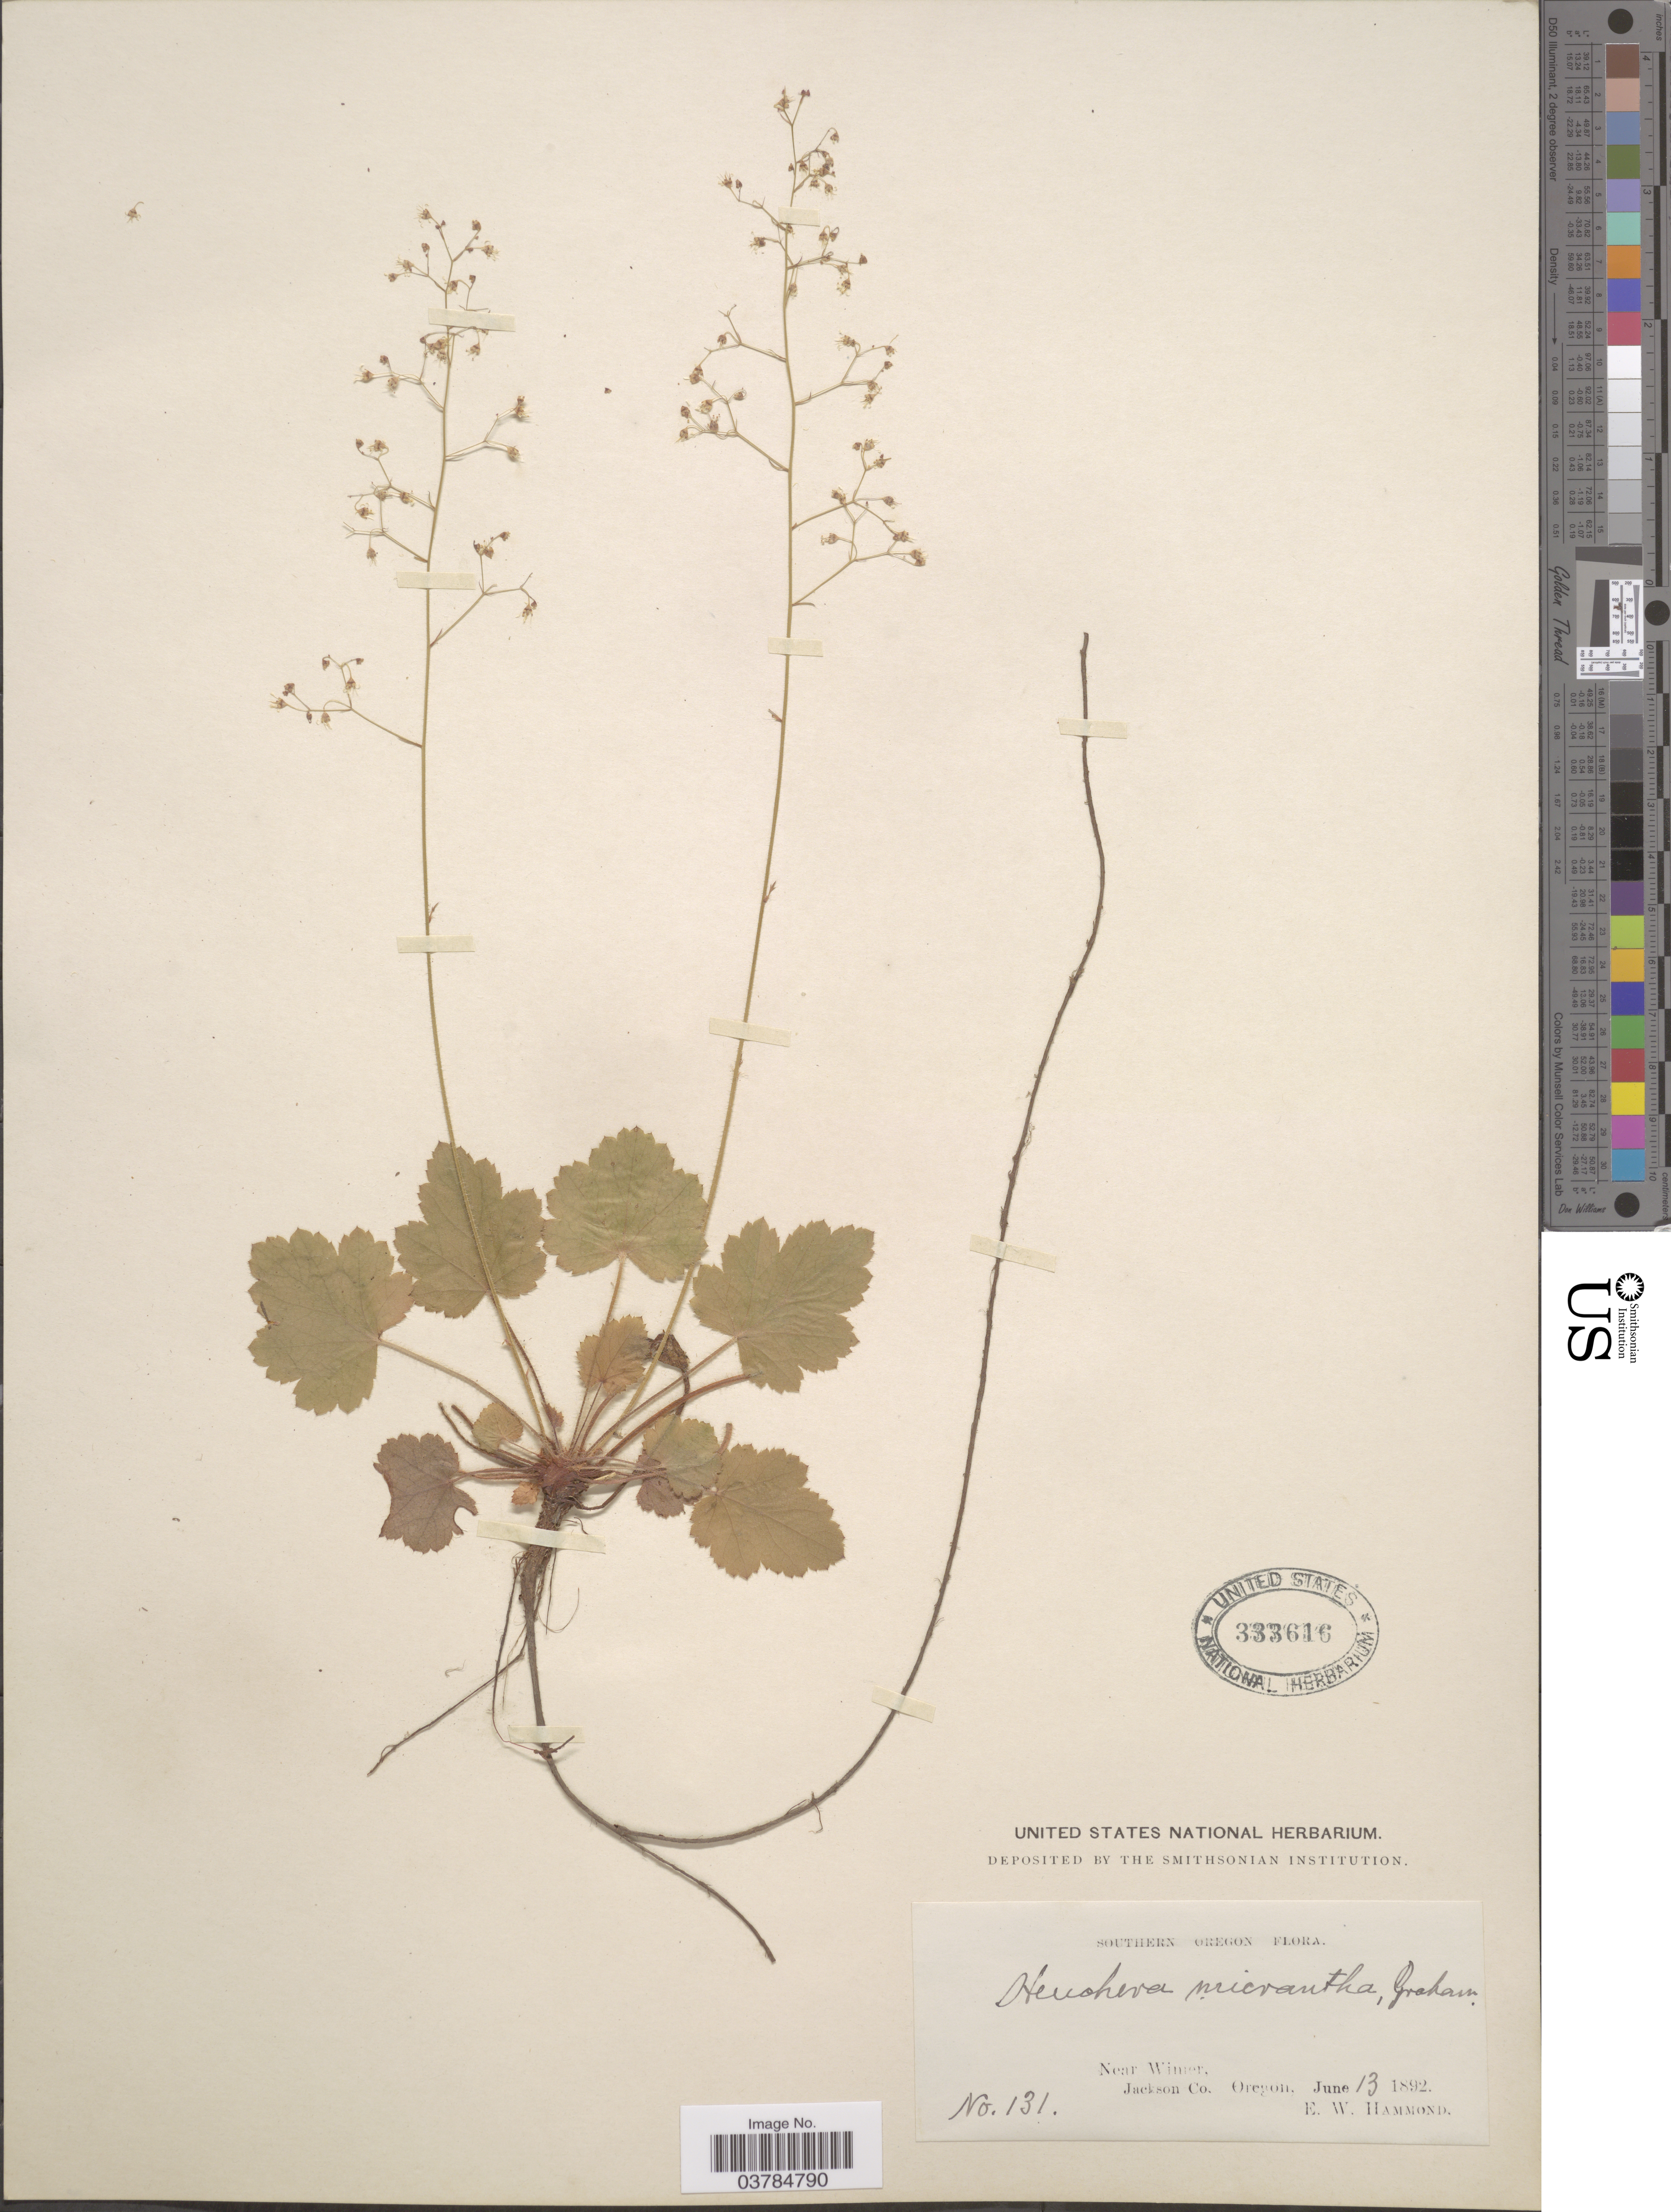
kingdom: Plantae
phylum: Tracheophyta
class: Magnoliopsida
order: Saxifragales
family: Saxifragaceae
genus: Heuchera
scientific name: Heuchera micrantha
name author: Douglas ex Lindl.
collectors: E. Hammond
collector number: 131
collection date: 1892-06-13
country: United States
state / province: Oregon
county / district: Jackson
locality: Southern Oregon. Near Wimer. Jackson Co.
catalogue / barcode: US 333616